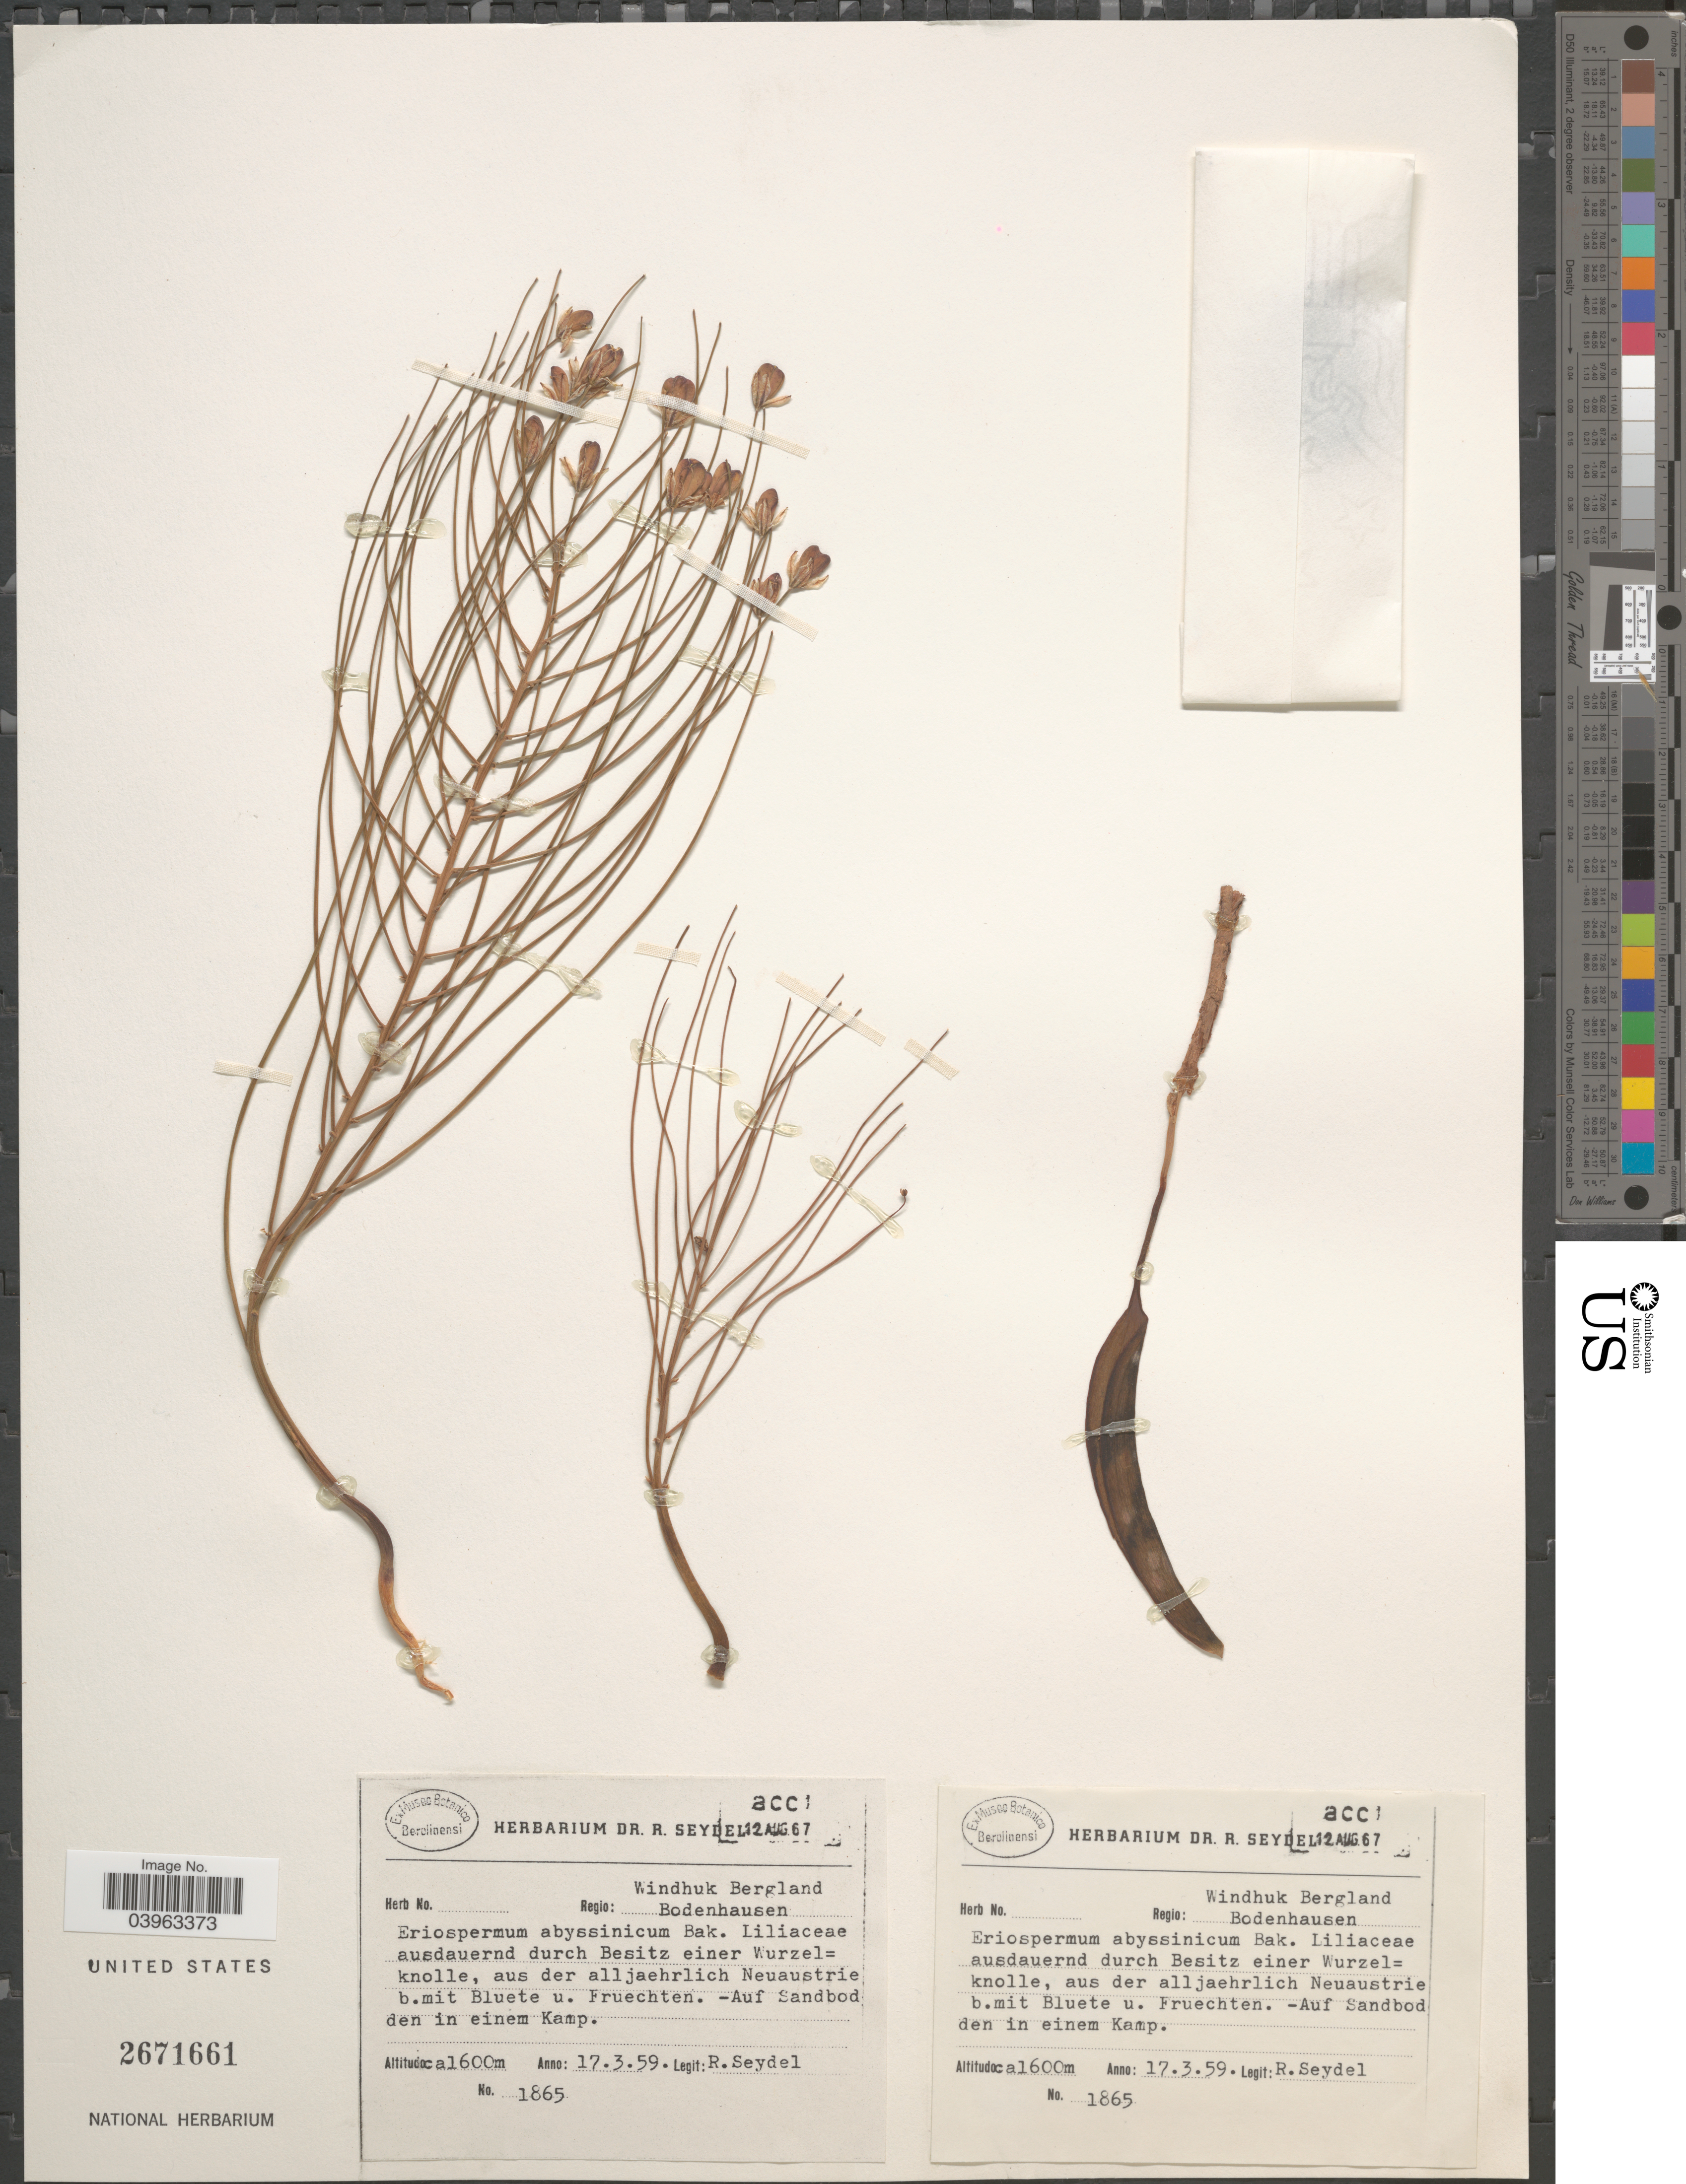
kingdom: Plantae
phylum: Tracheophyta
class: Liliopsida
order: Asparagales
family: Asparagaceae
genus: Eriospermum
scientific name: Eriospermum abyssinicum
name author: Baker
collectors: R. Seydel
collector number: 1865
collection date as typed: Transcribed d/m/y: 17/3/59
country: Namibia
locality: Windhuk Bergland. Regio: Bodenhausen. Auf Sandboden in einem Kamp.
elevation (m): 1600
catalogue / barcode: US 2671661